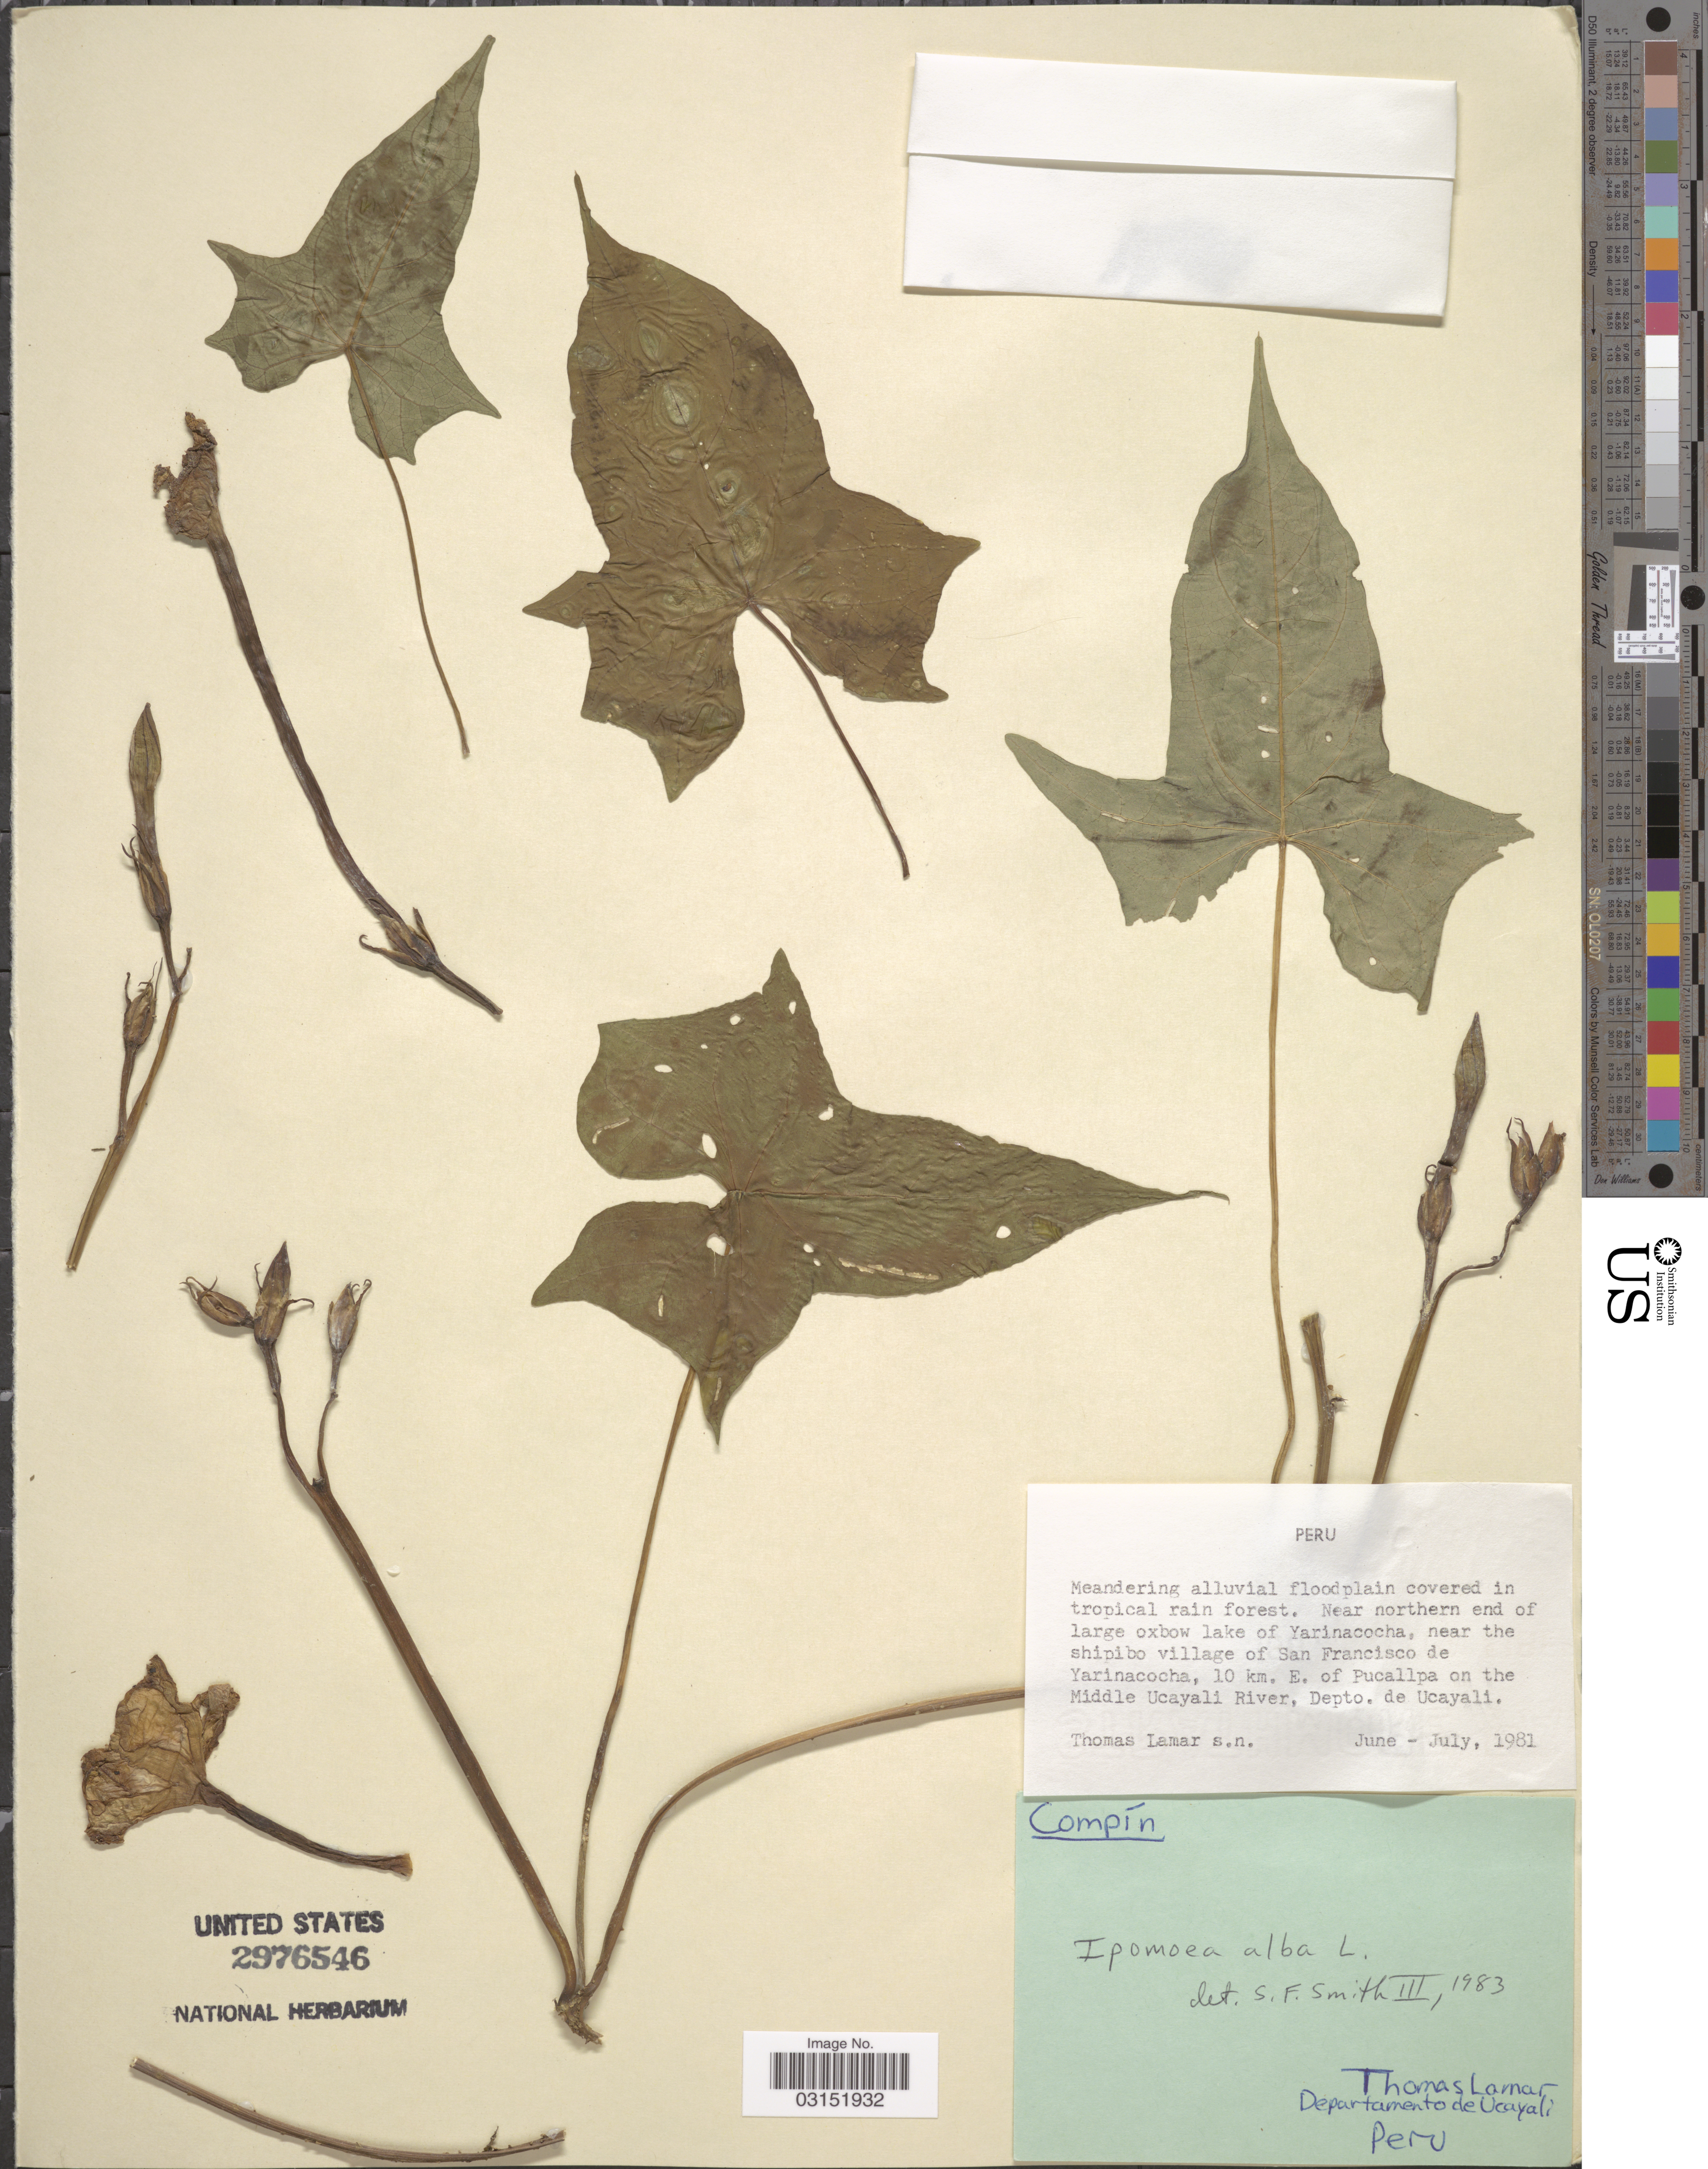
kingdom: Plantae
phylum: Tracheophyta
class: Magnoliopsida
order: Solanales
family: Convolvulaceae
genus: Ipomoea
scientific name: Ipomoea alba L.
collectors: T. Lamar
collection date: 1981-06/1981-07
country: Peru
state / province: Ucayali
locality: Near northern end of large oxbow lake of Yarinacocha, near the shipibo village of San Francisco de Yarinacocha, 10 km. E. of Pucallpa on the Middle Ucayali River, Depto. de Ucayali.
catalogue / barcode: US 2976546